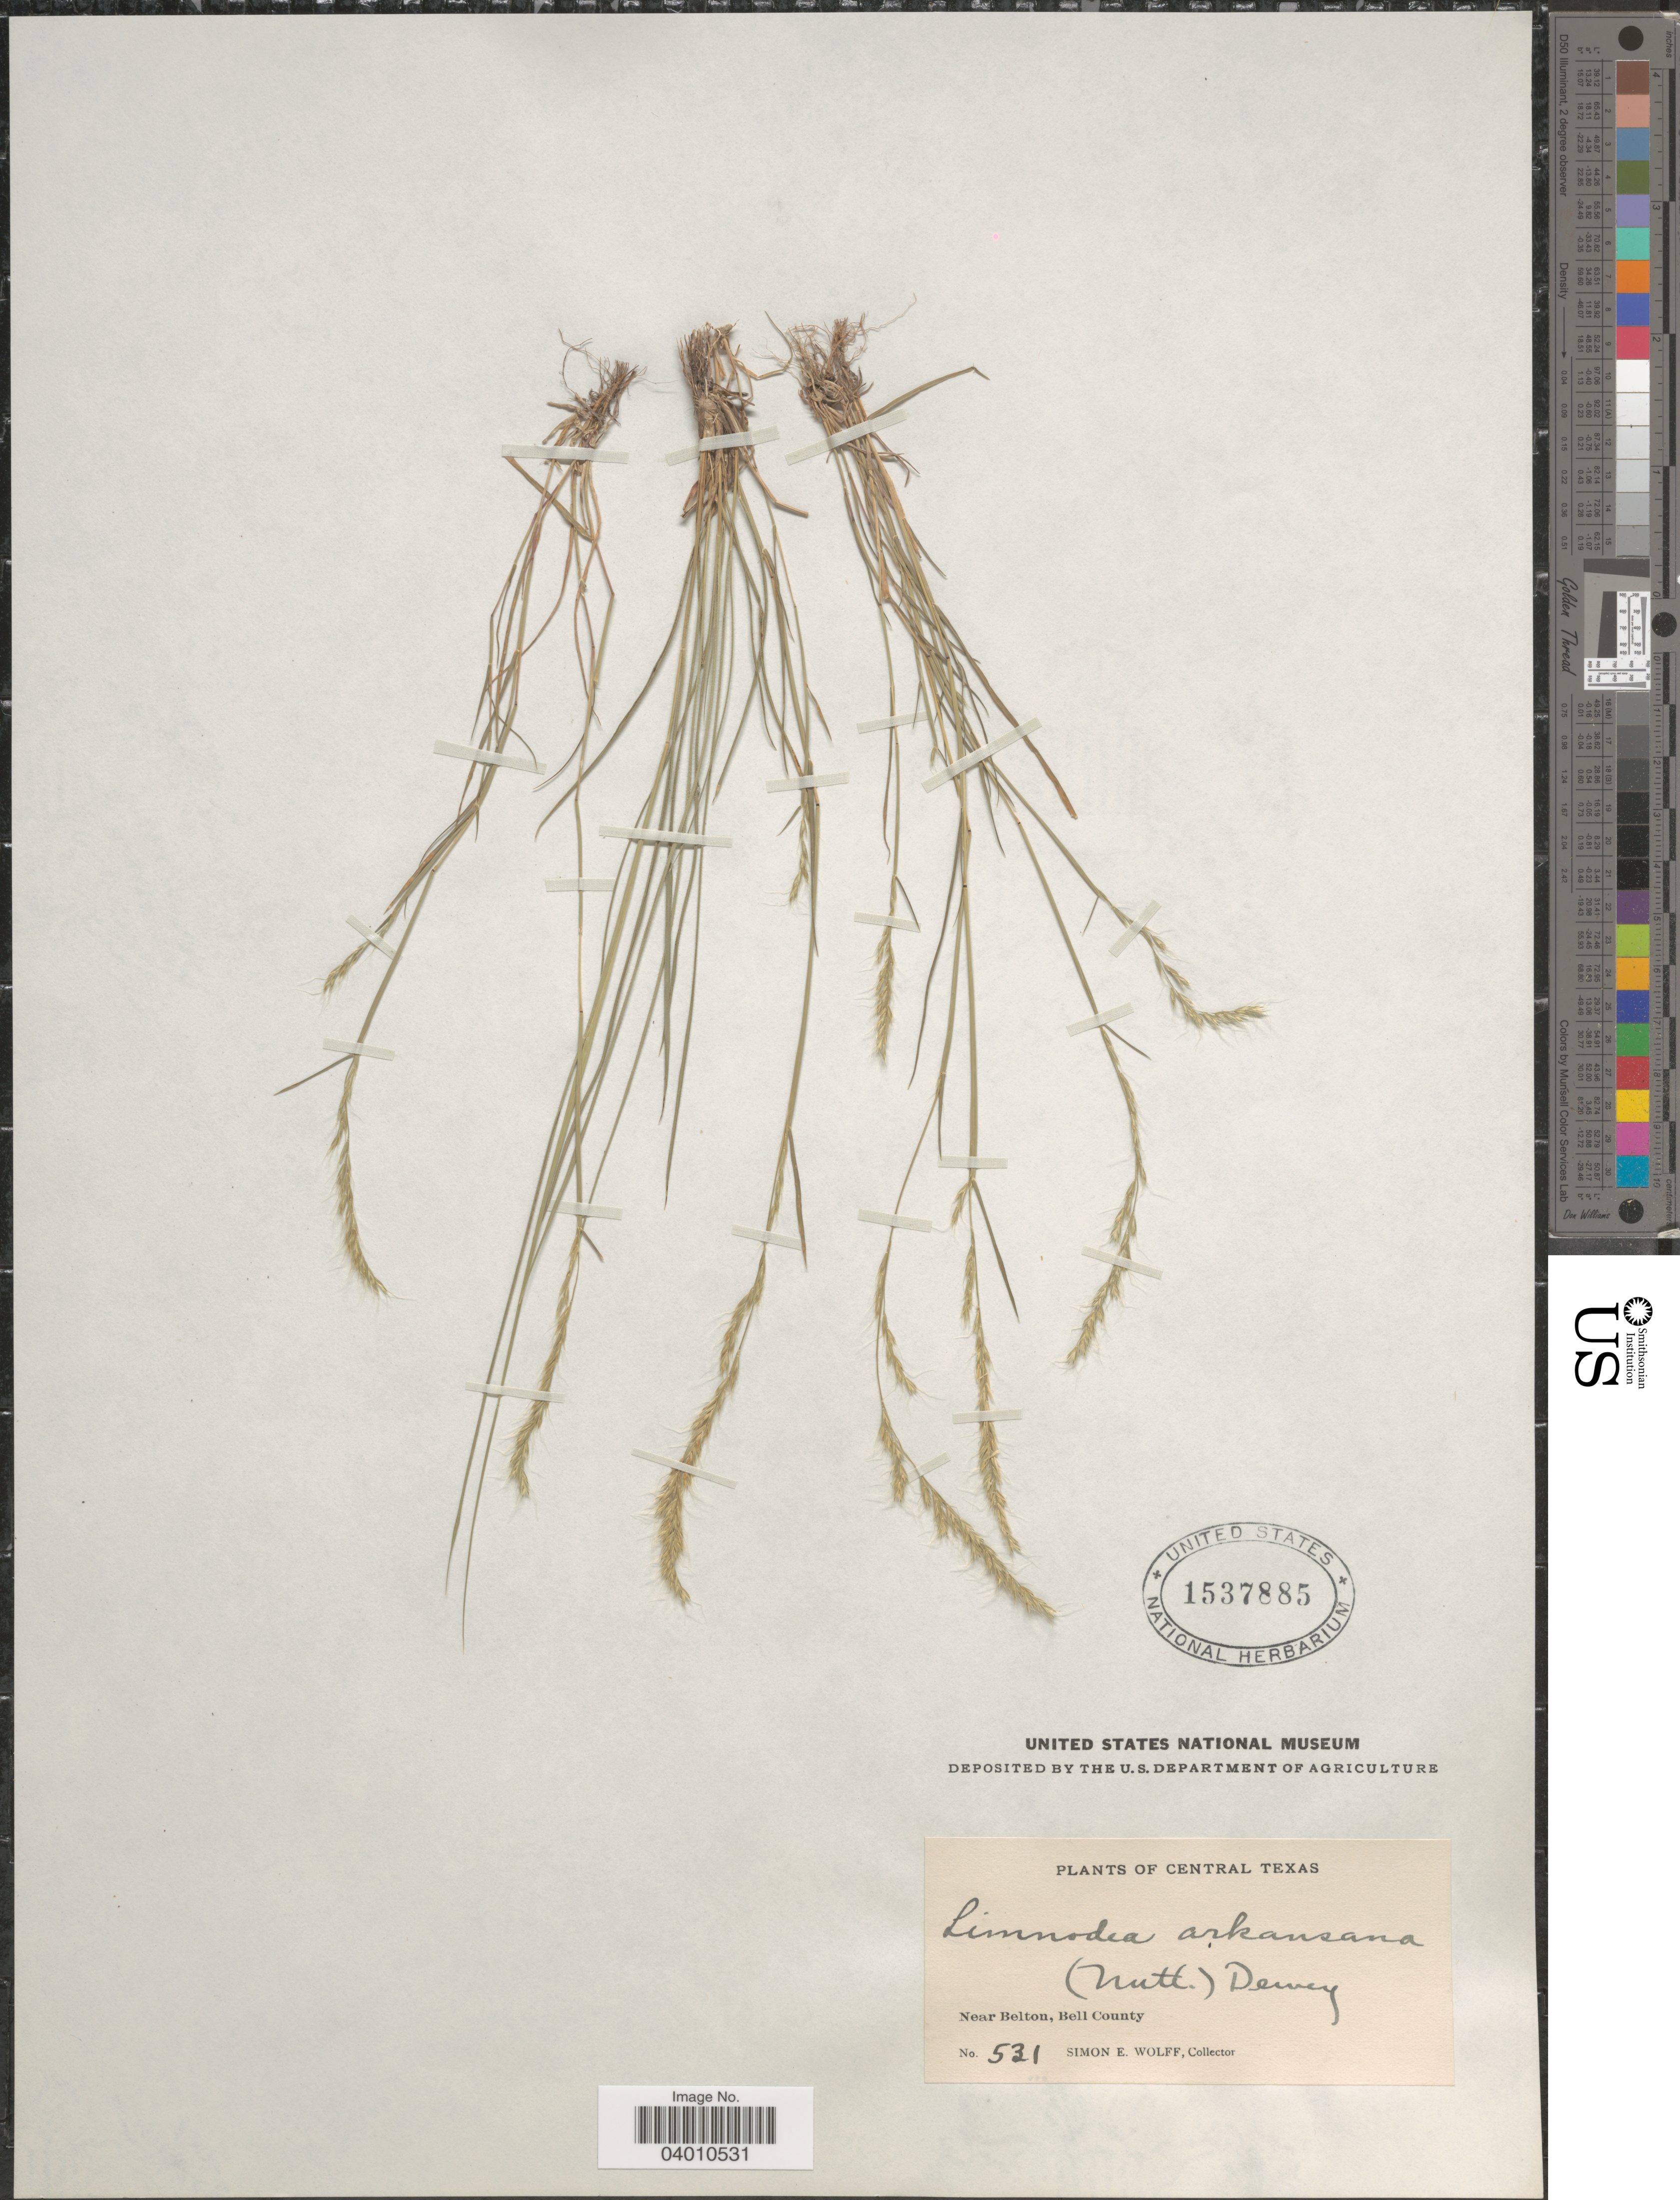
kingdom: Plantae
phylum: Tracheophyta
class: Liliopsida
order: Poales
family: Poaceae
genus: Limnodea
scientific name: Limnodea arkansana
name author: (Nutt.) L.H. Dewey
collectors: S. E. Wolff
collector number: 531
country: United States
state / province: Texas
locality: Central Texas. Near Belton, Bell County.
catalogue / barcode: US 1537885